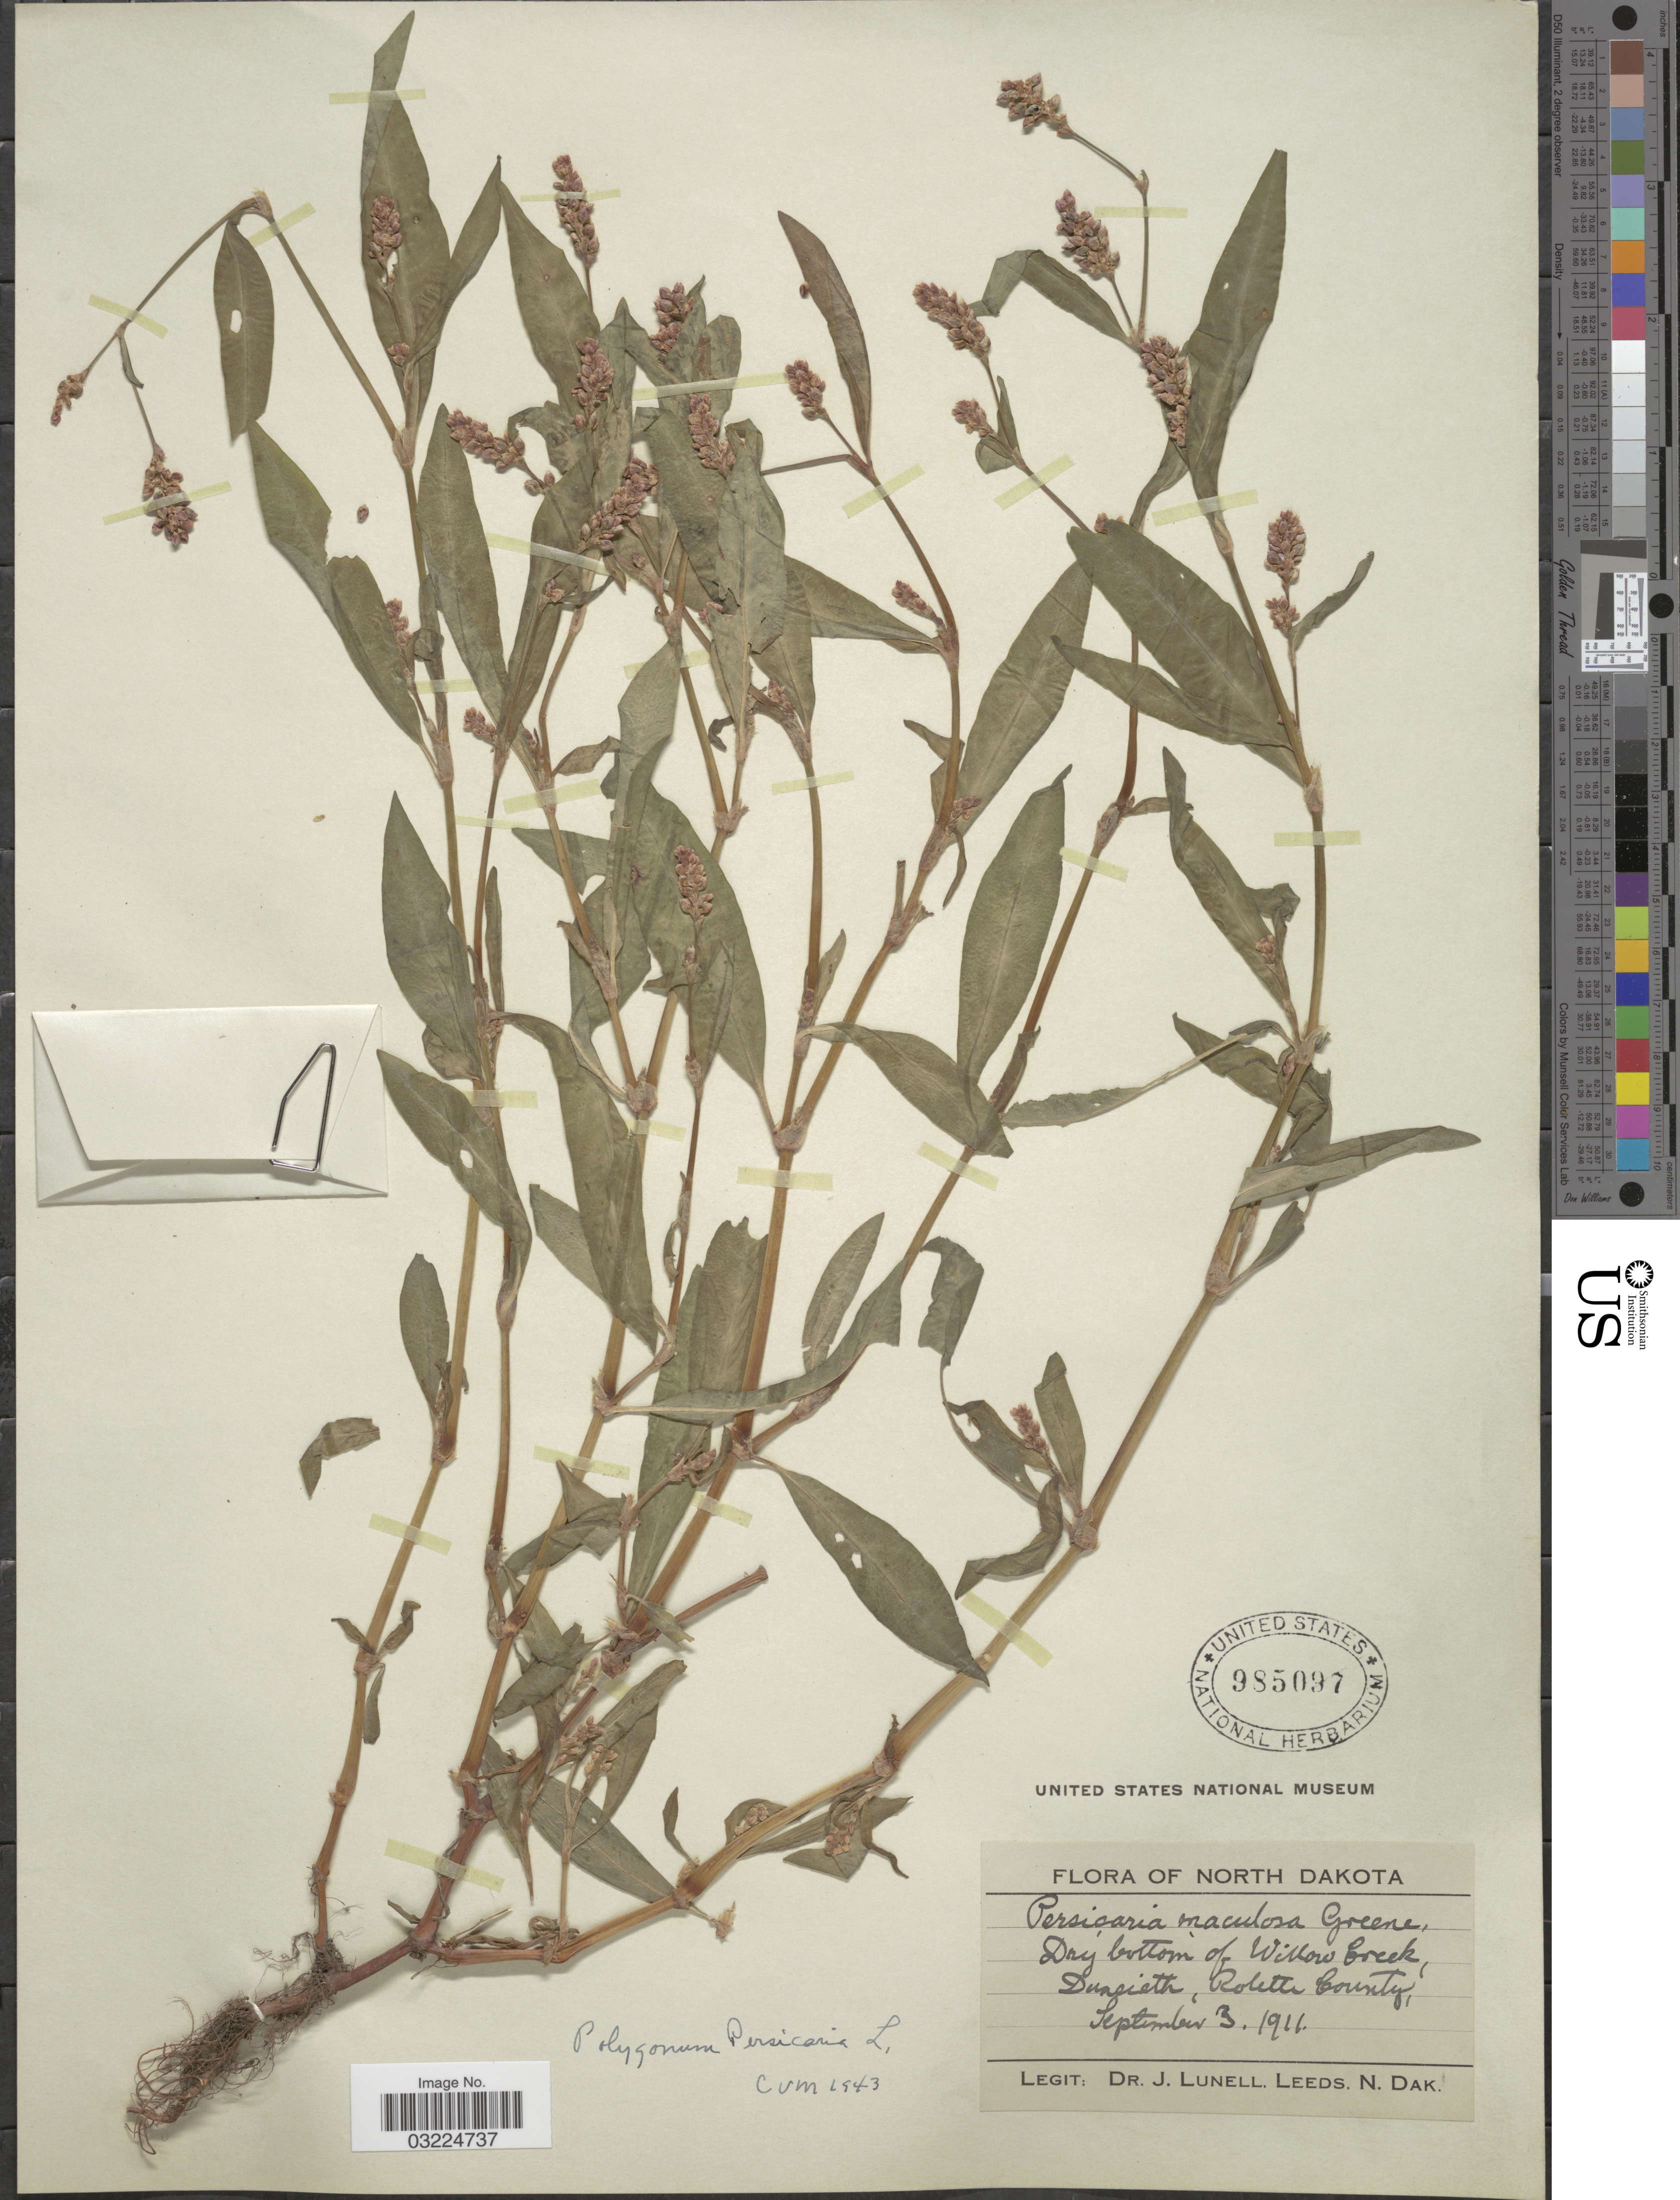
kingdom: Plantae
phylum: Tracheophyta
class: Magnoliopsida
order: Caryophyllales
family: Polygonaceae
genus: Persicaria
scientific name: Persicaria maculosa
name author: S.F. Gray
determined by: Atha, D. E.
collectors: J. Lunell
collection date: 1911-09-03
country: United States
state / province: North Dakota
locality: Dry bottom of Willow Creek, Dunseith, Rolette County.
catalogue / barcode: US 985097